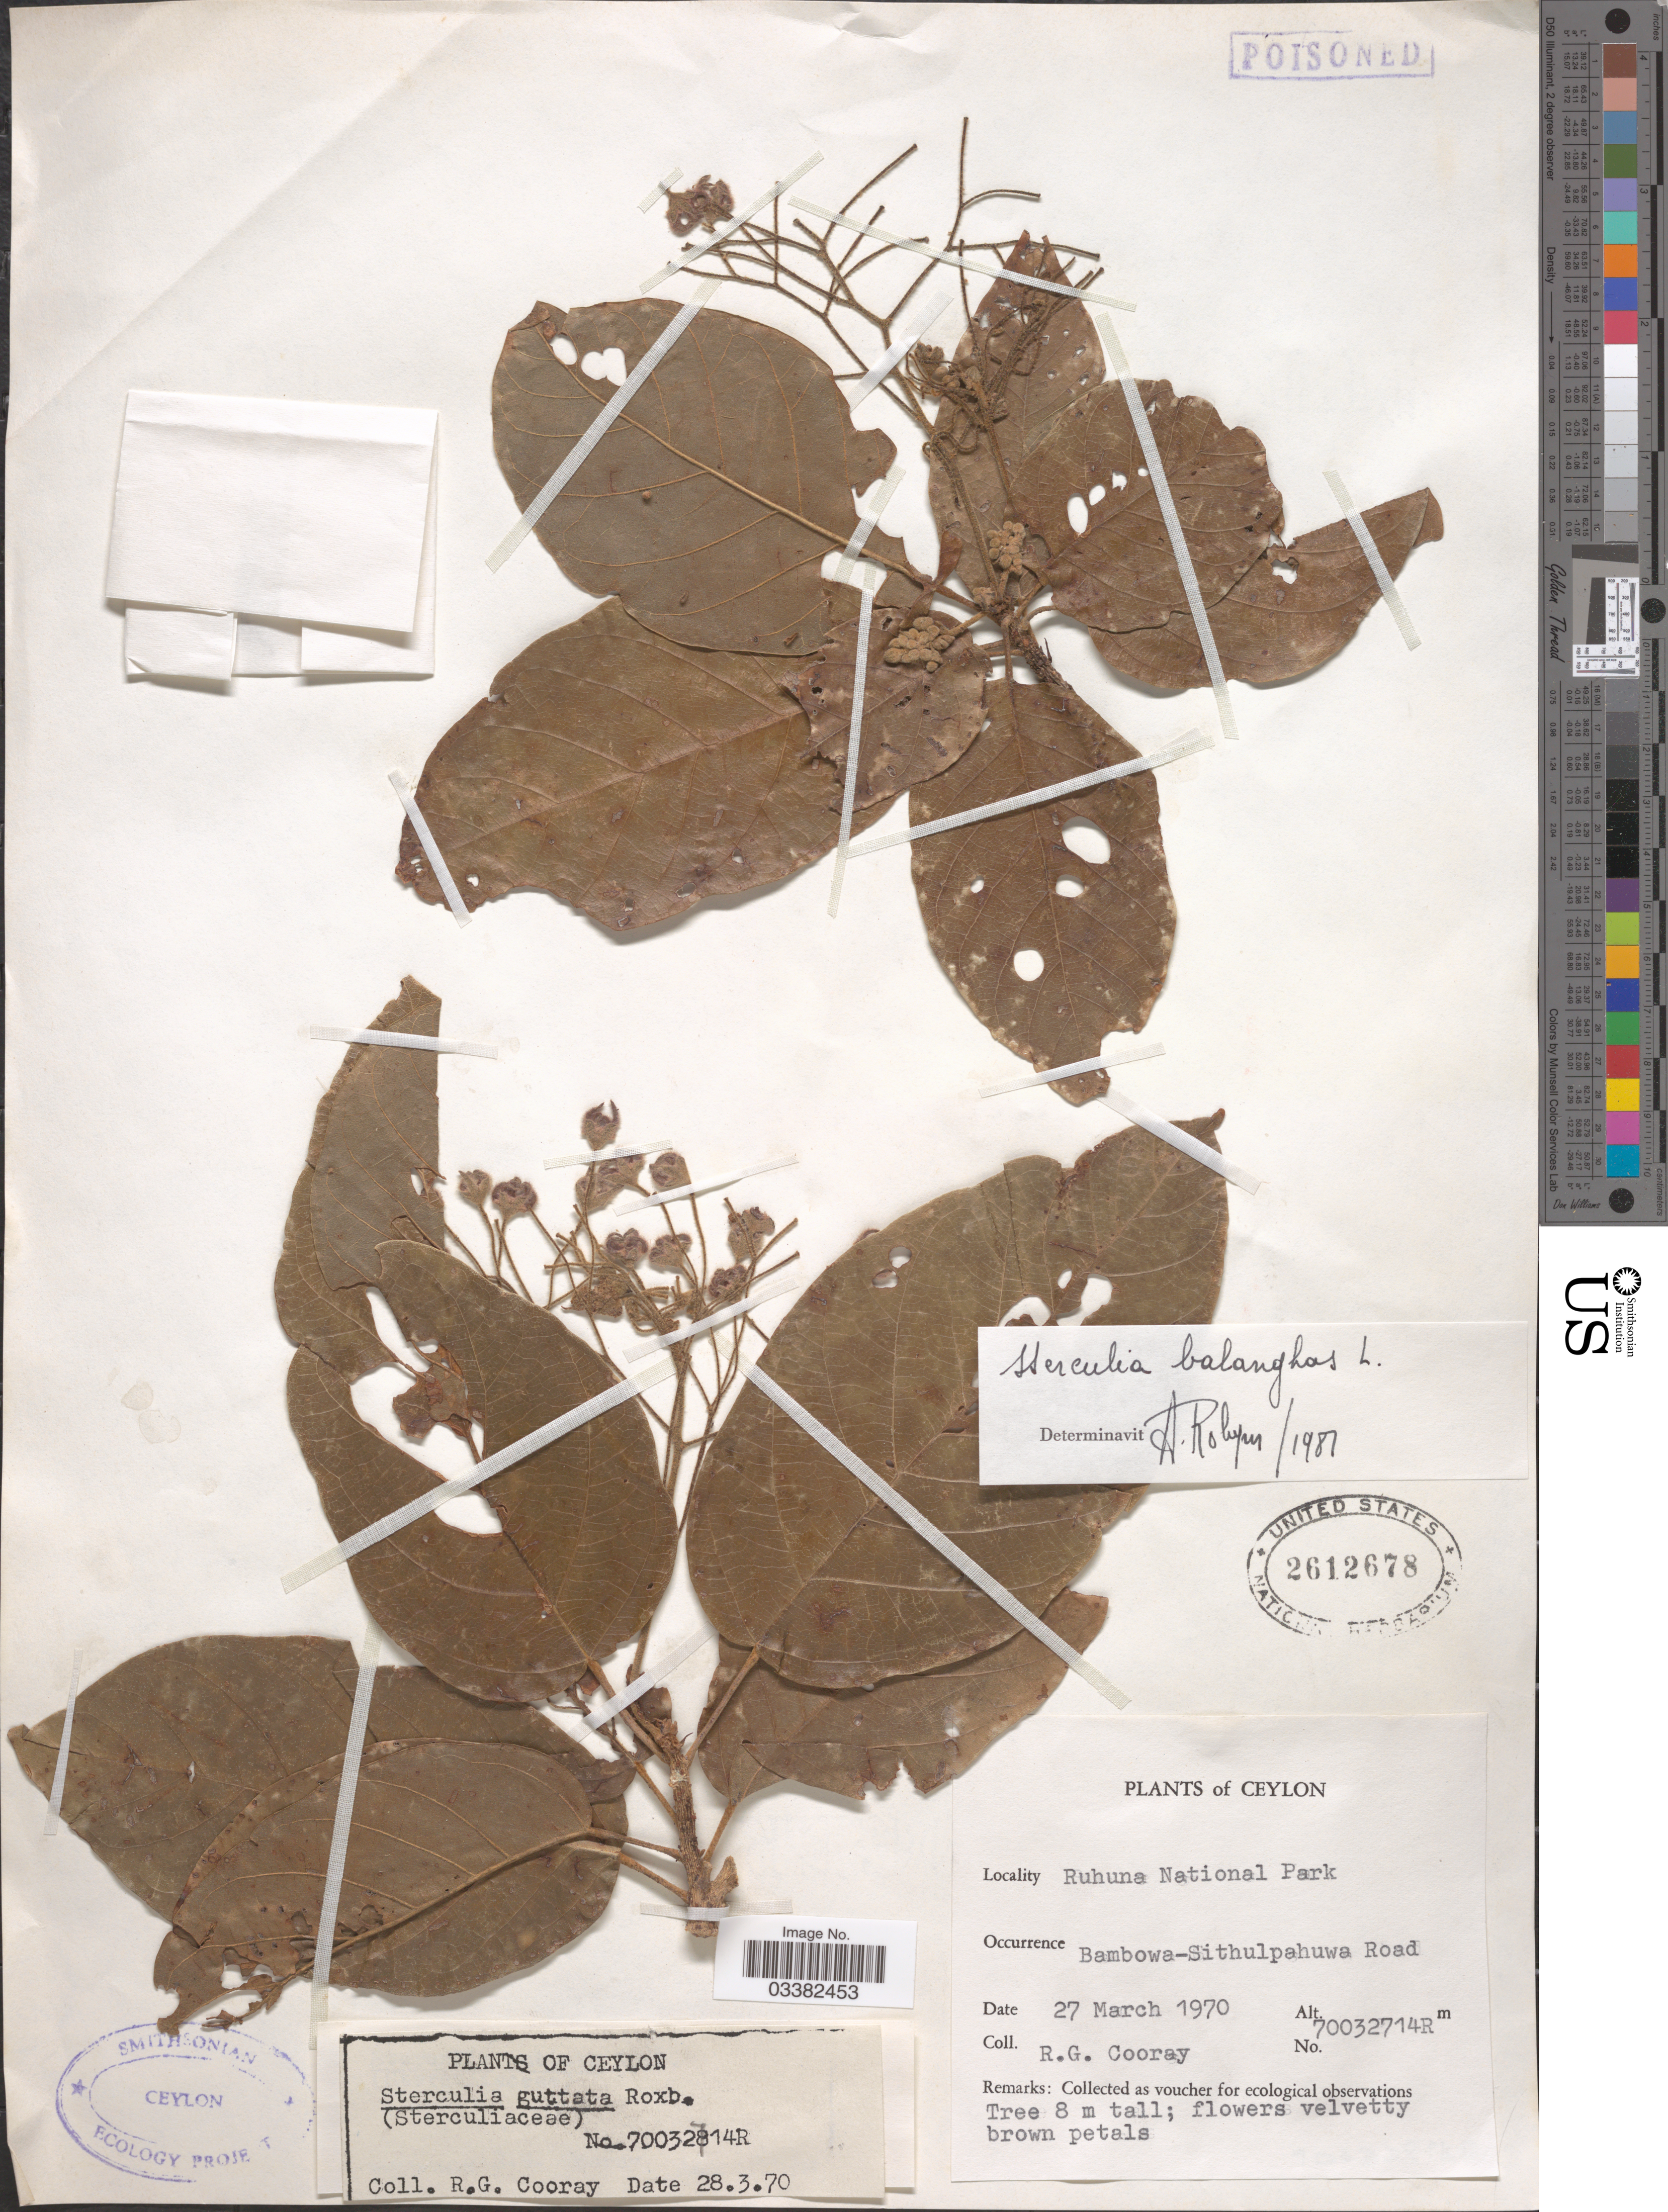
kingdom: Plantae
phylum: Tracheophyta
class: Magnoliopsida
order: Malvales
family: Malvaceae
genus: Sterculia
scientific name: Sterculia balanghas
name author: L.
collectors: R. Cooray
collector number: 70032714R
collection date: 1970-03-27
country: Sri Lanka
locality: Ceylon. Ruhuna National Park. Bambowa-Sithulpahuwa Road.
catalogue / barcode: US 2612678